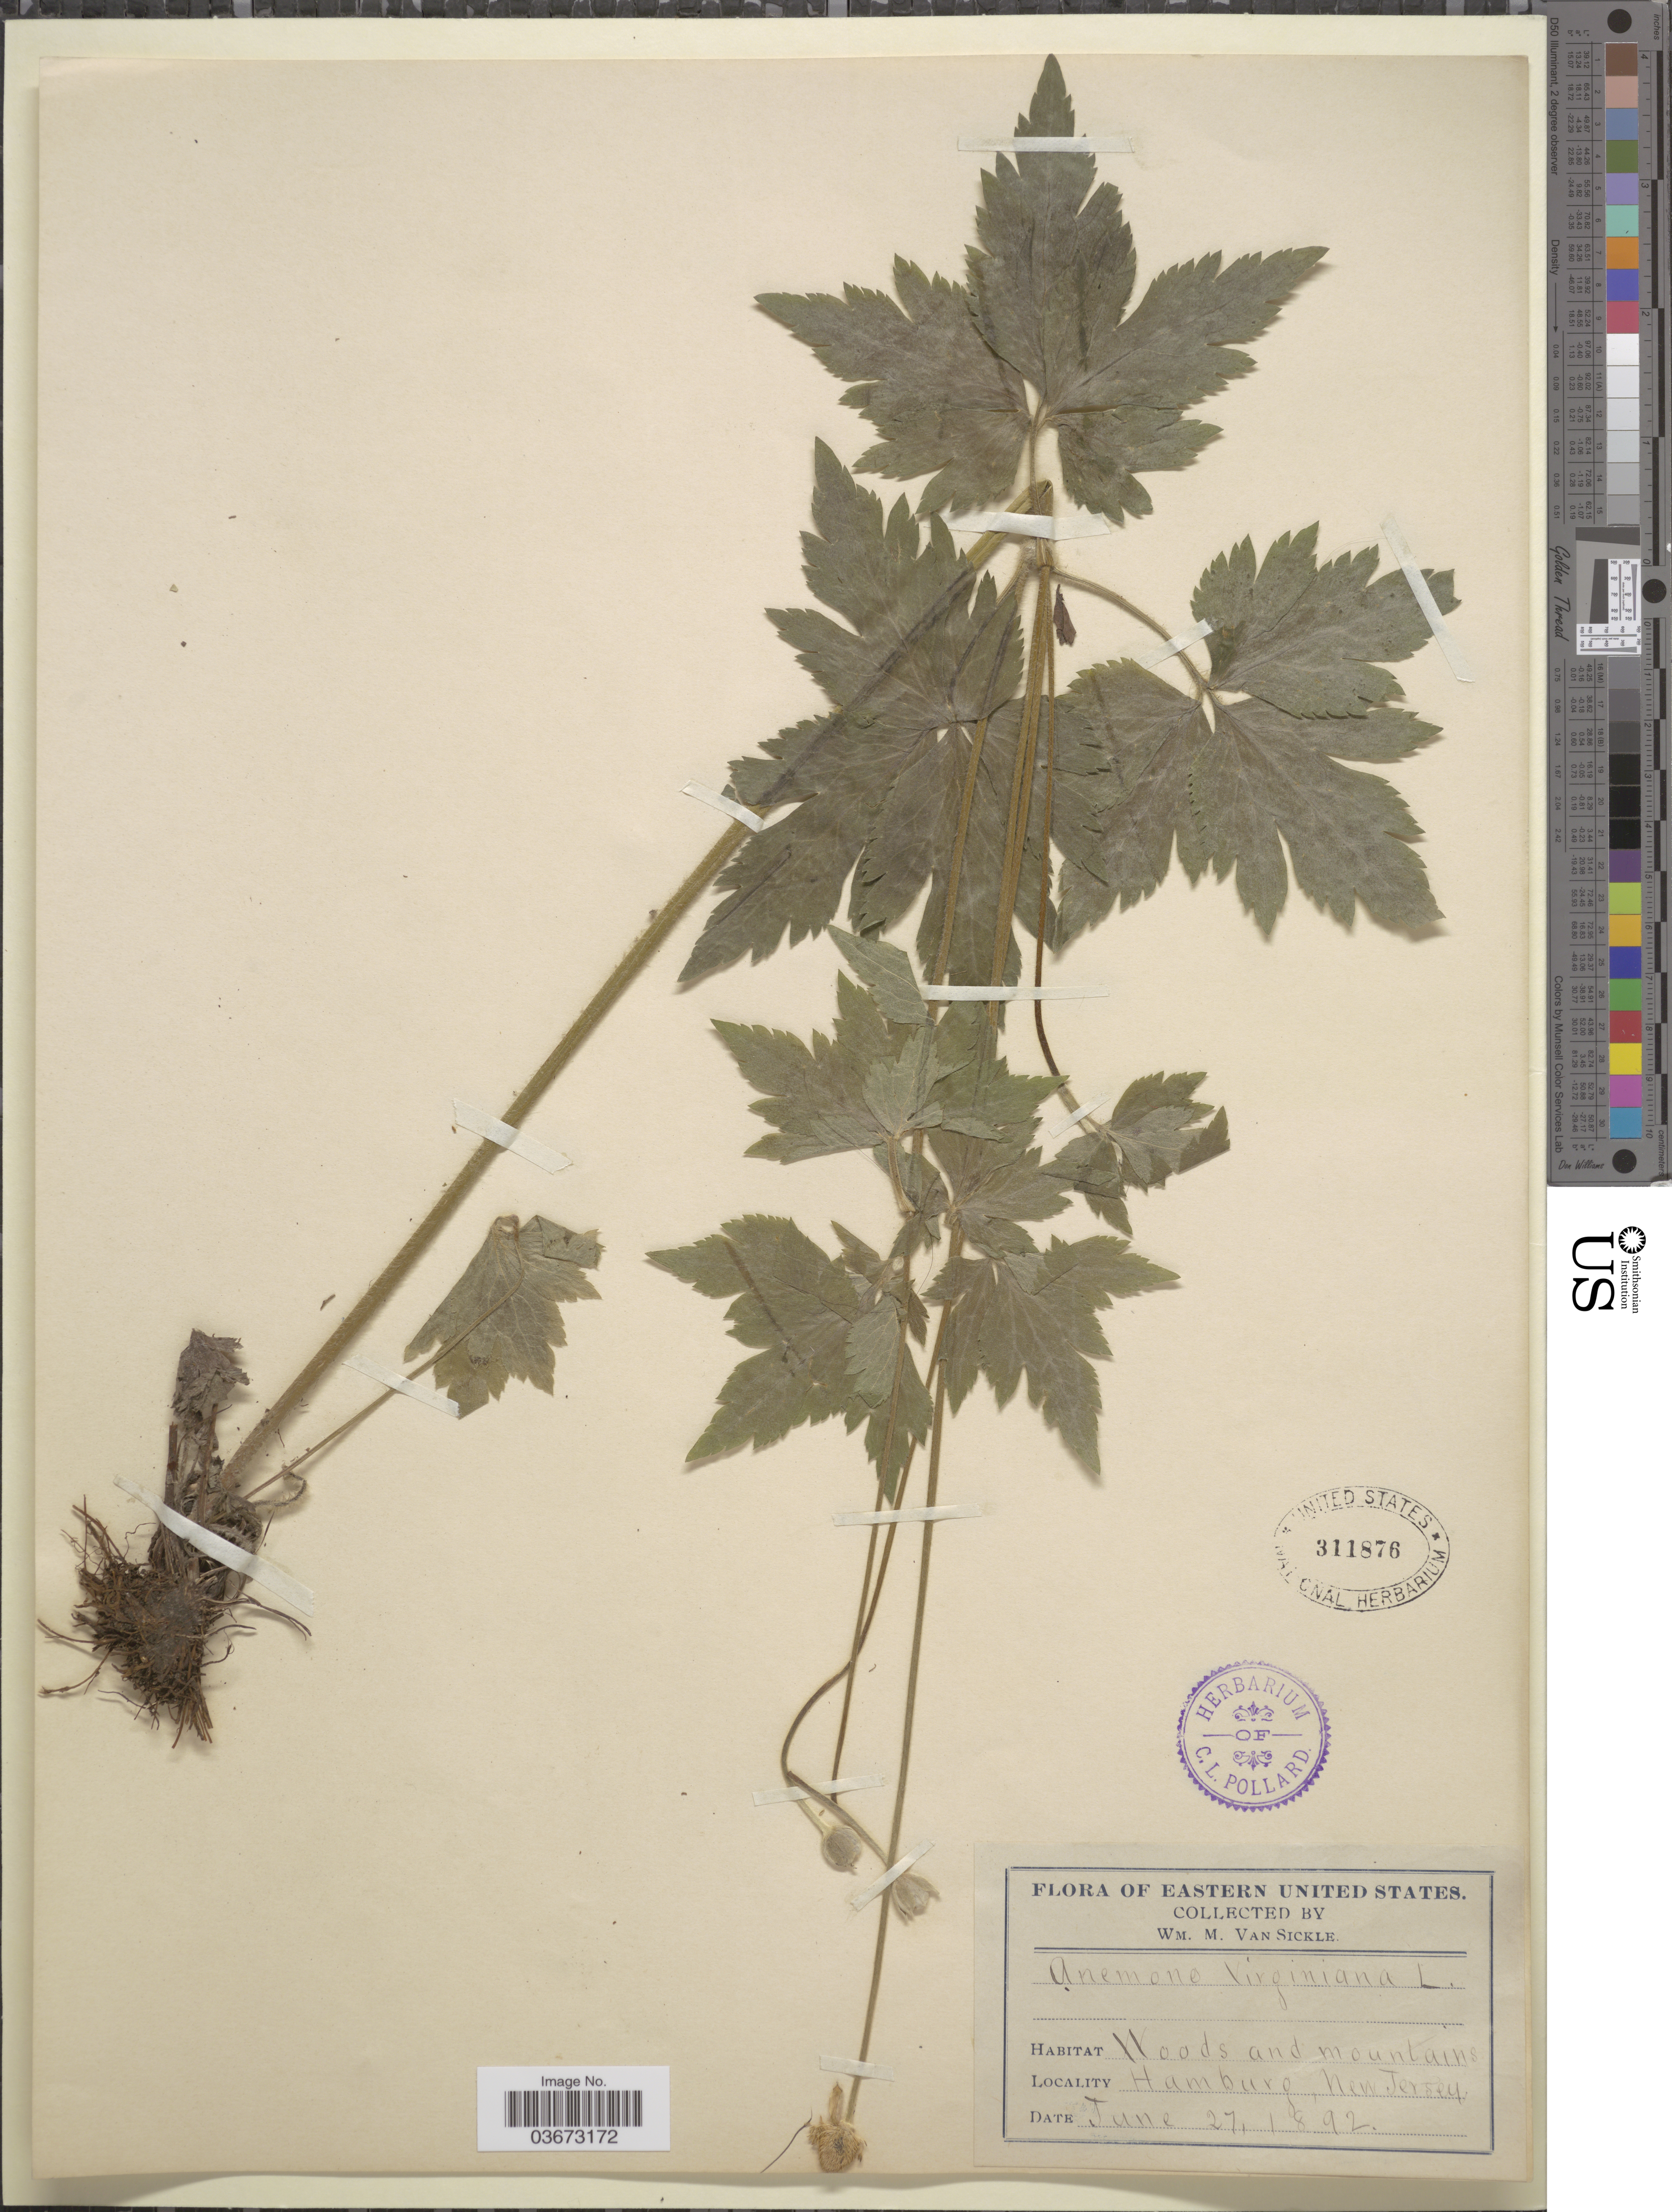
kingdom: Plantae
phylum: Tracheophyta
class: Magnoliopsida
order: Ranunculales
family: Ranunculaceae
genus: Anemone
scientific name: Anemone virginiana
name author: L.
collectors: W. M. Van Sickle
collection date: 1892-06-27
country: United States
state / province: New Jersey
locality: Eastern United States. Hamburg.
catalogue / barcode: US 311876